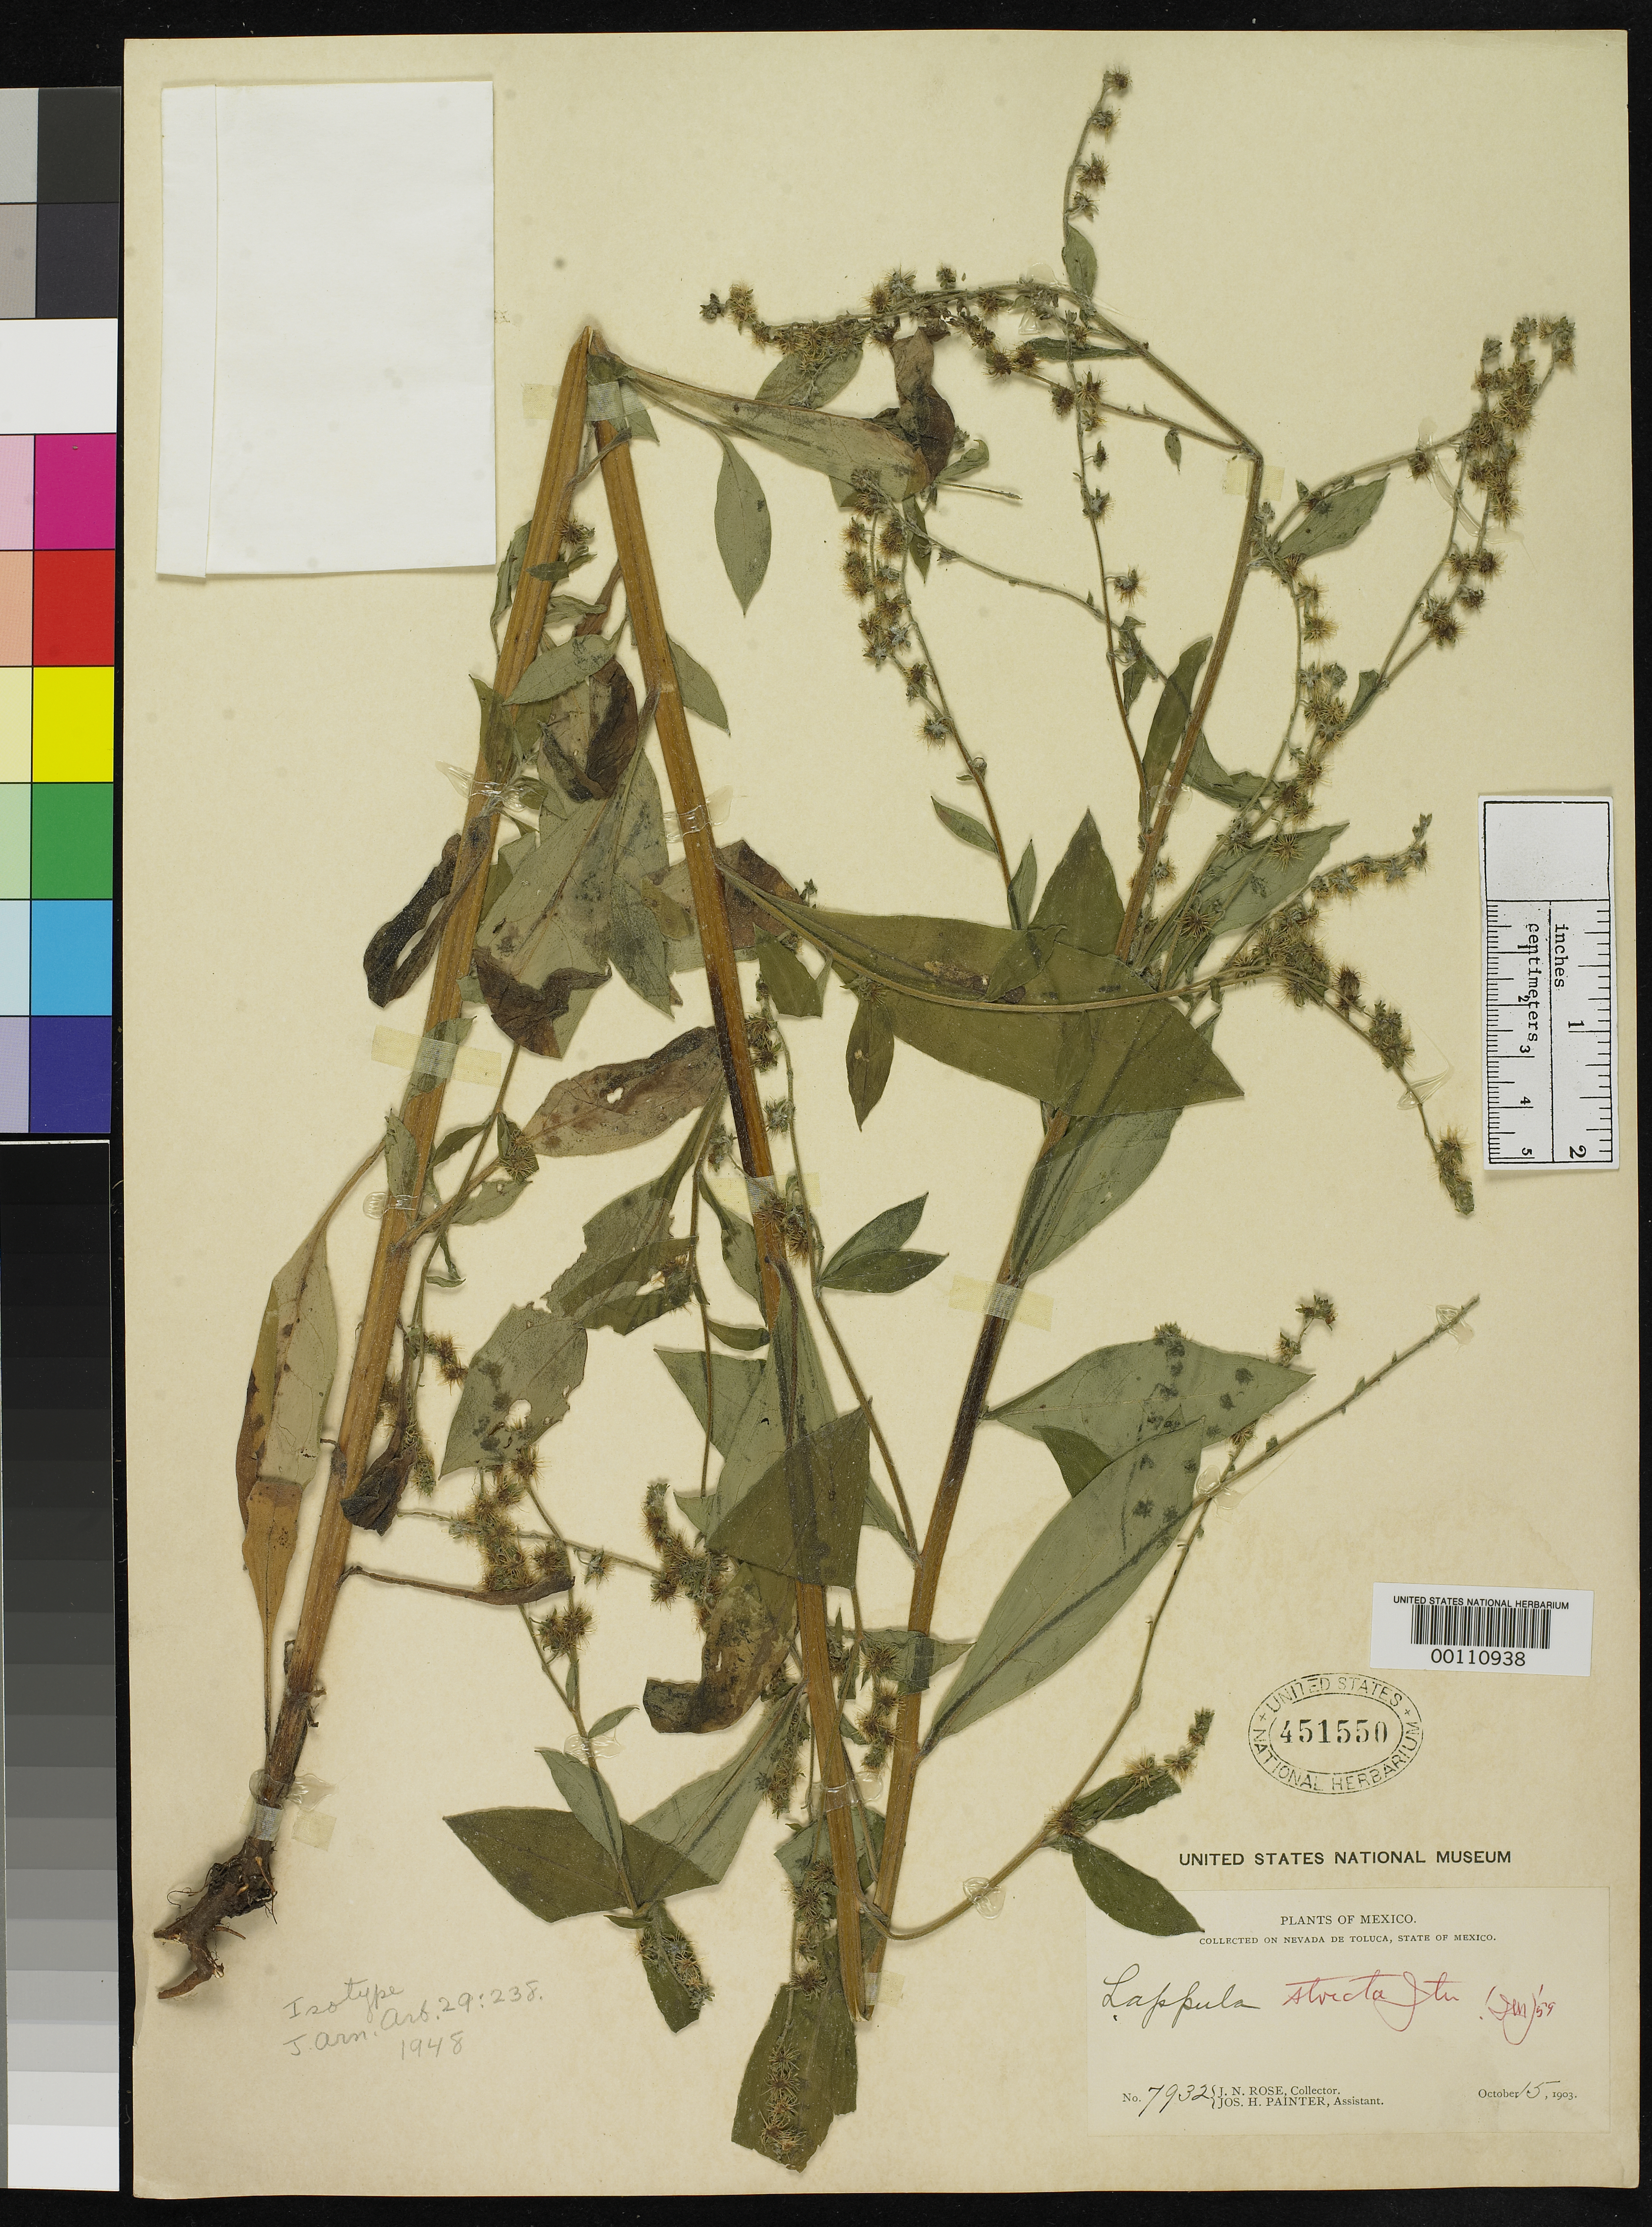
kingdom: Plantae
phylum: Tracheophyta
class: Magnoliopsida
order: Boraginales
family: Boraginaceae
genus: Hackelia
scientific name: Hackelia stricta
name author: I.M. Johnst.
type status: Isotype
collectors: J. N. Rose & J. H. Painter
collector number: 7932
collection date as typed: Oct 1903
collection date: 1903-10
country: Mexico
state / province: México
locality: Nevada de Toluca.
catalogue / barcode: US 451550